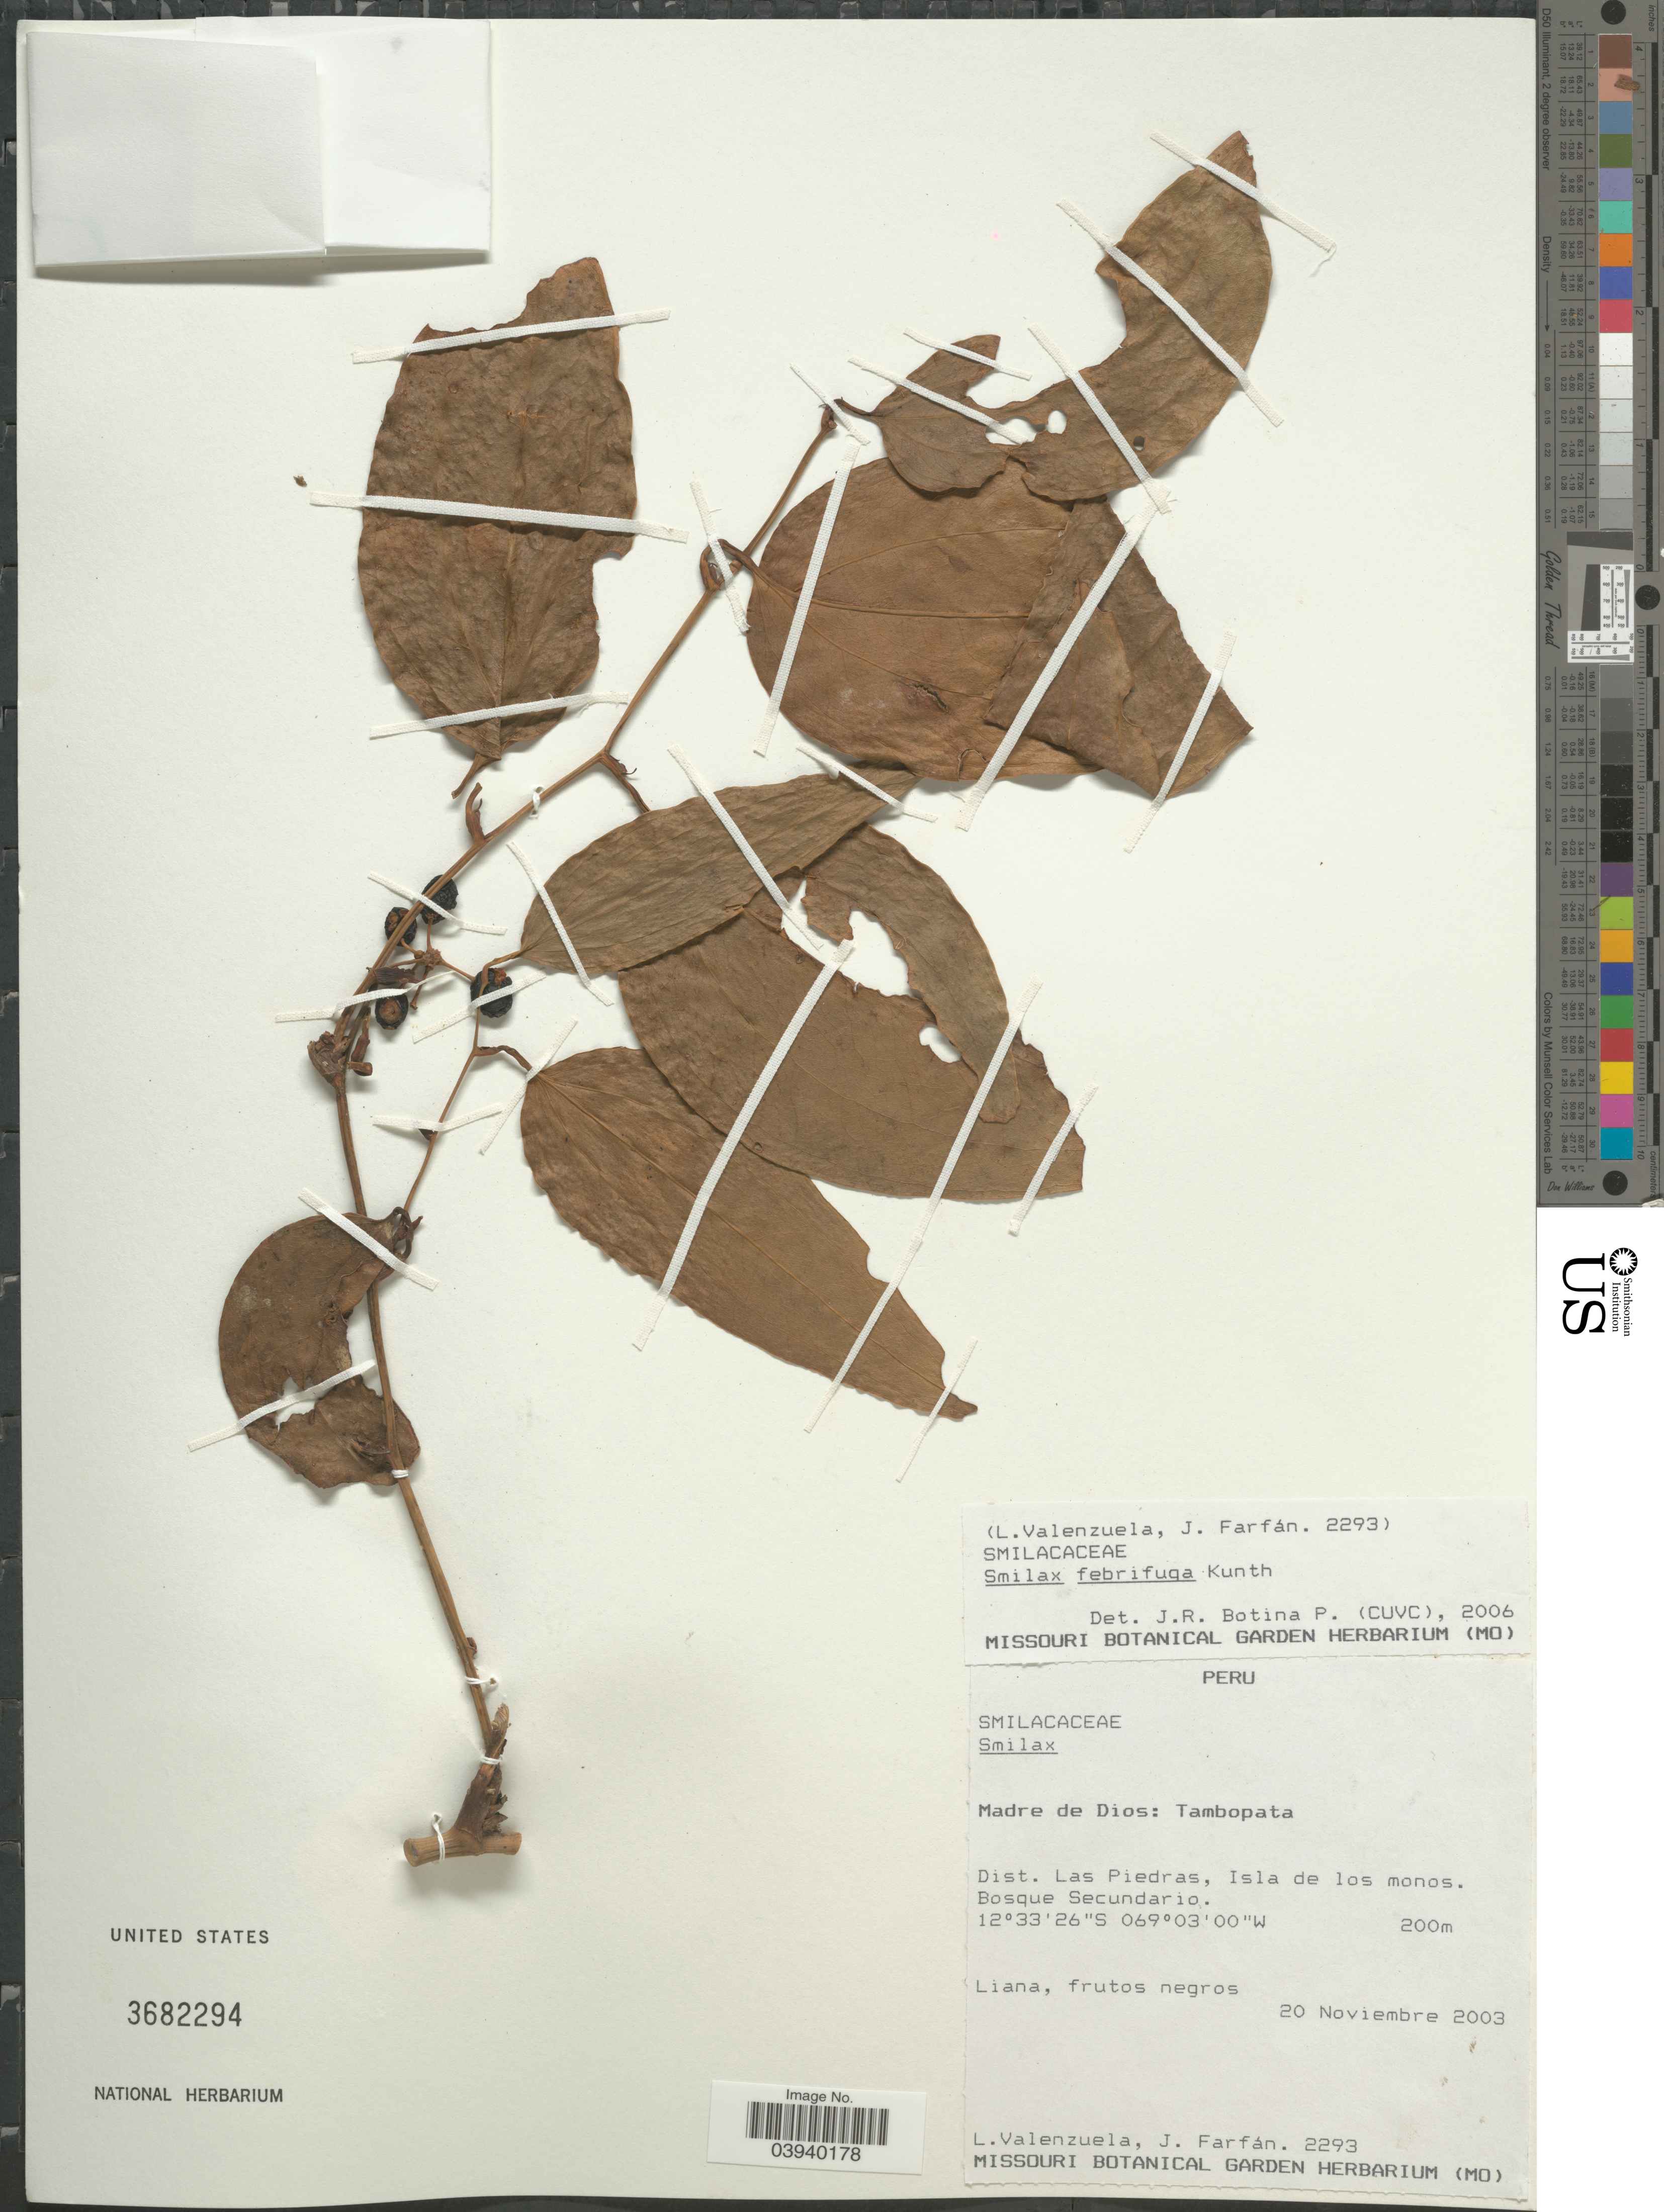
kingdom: Plantae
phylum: Tracheophyta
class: Liliopsida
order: Liliales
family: Smilacaceae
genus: Smilax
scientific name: Smilax febrifuga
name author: Kunth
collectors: L. Valenzuela & J. Farfán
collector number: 2293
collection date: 2003-11-20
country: Peru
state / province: Madre de Dios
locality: Tambopata. Dist. Las Piedras, Isla de los monos. Bosque Secundario.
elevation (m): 200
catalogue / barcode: US 3682294